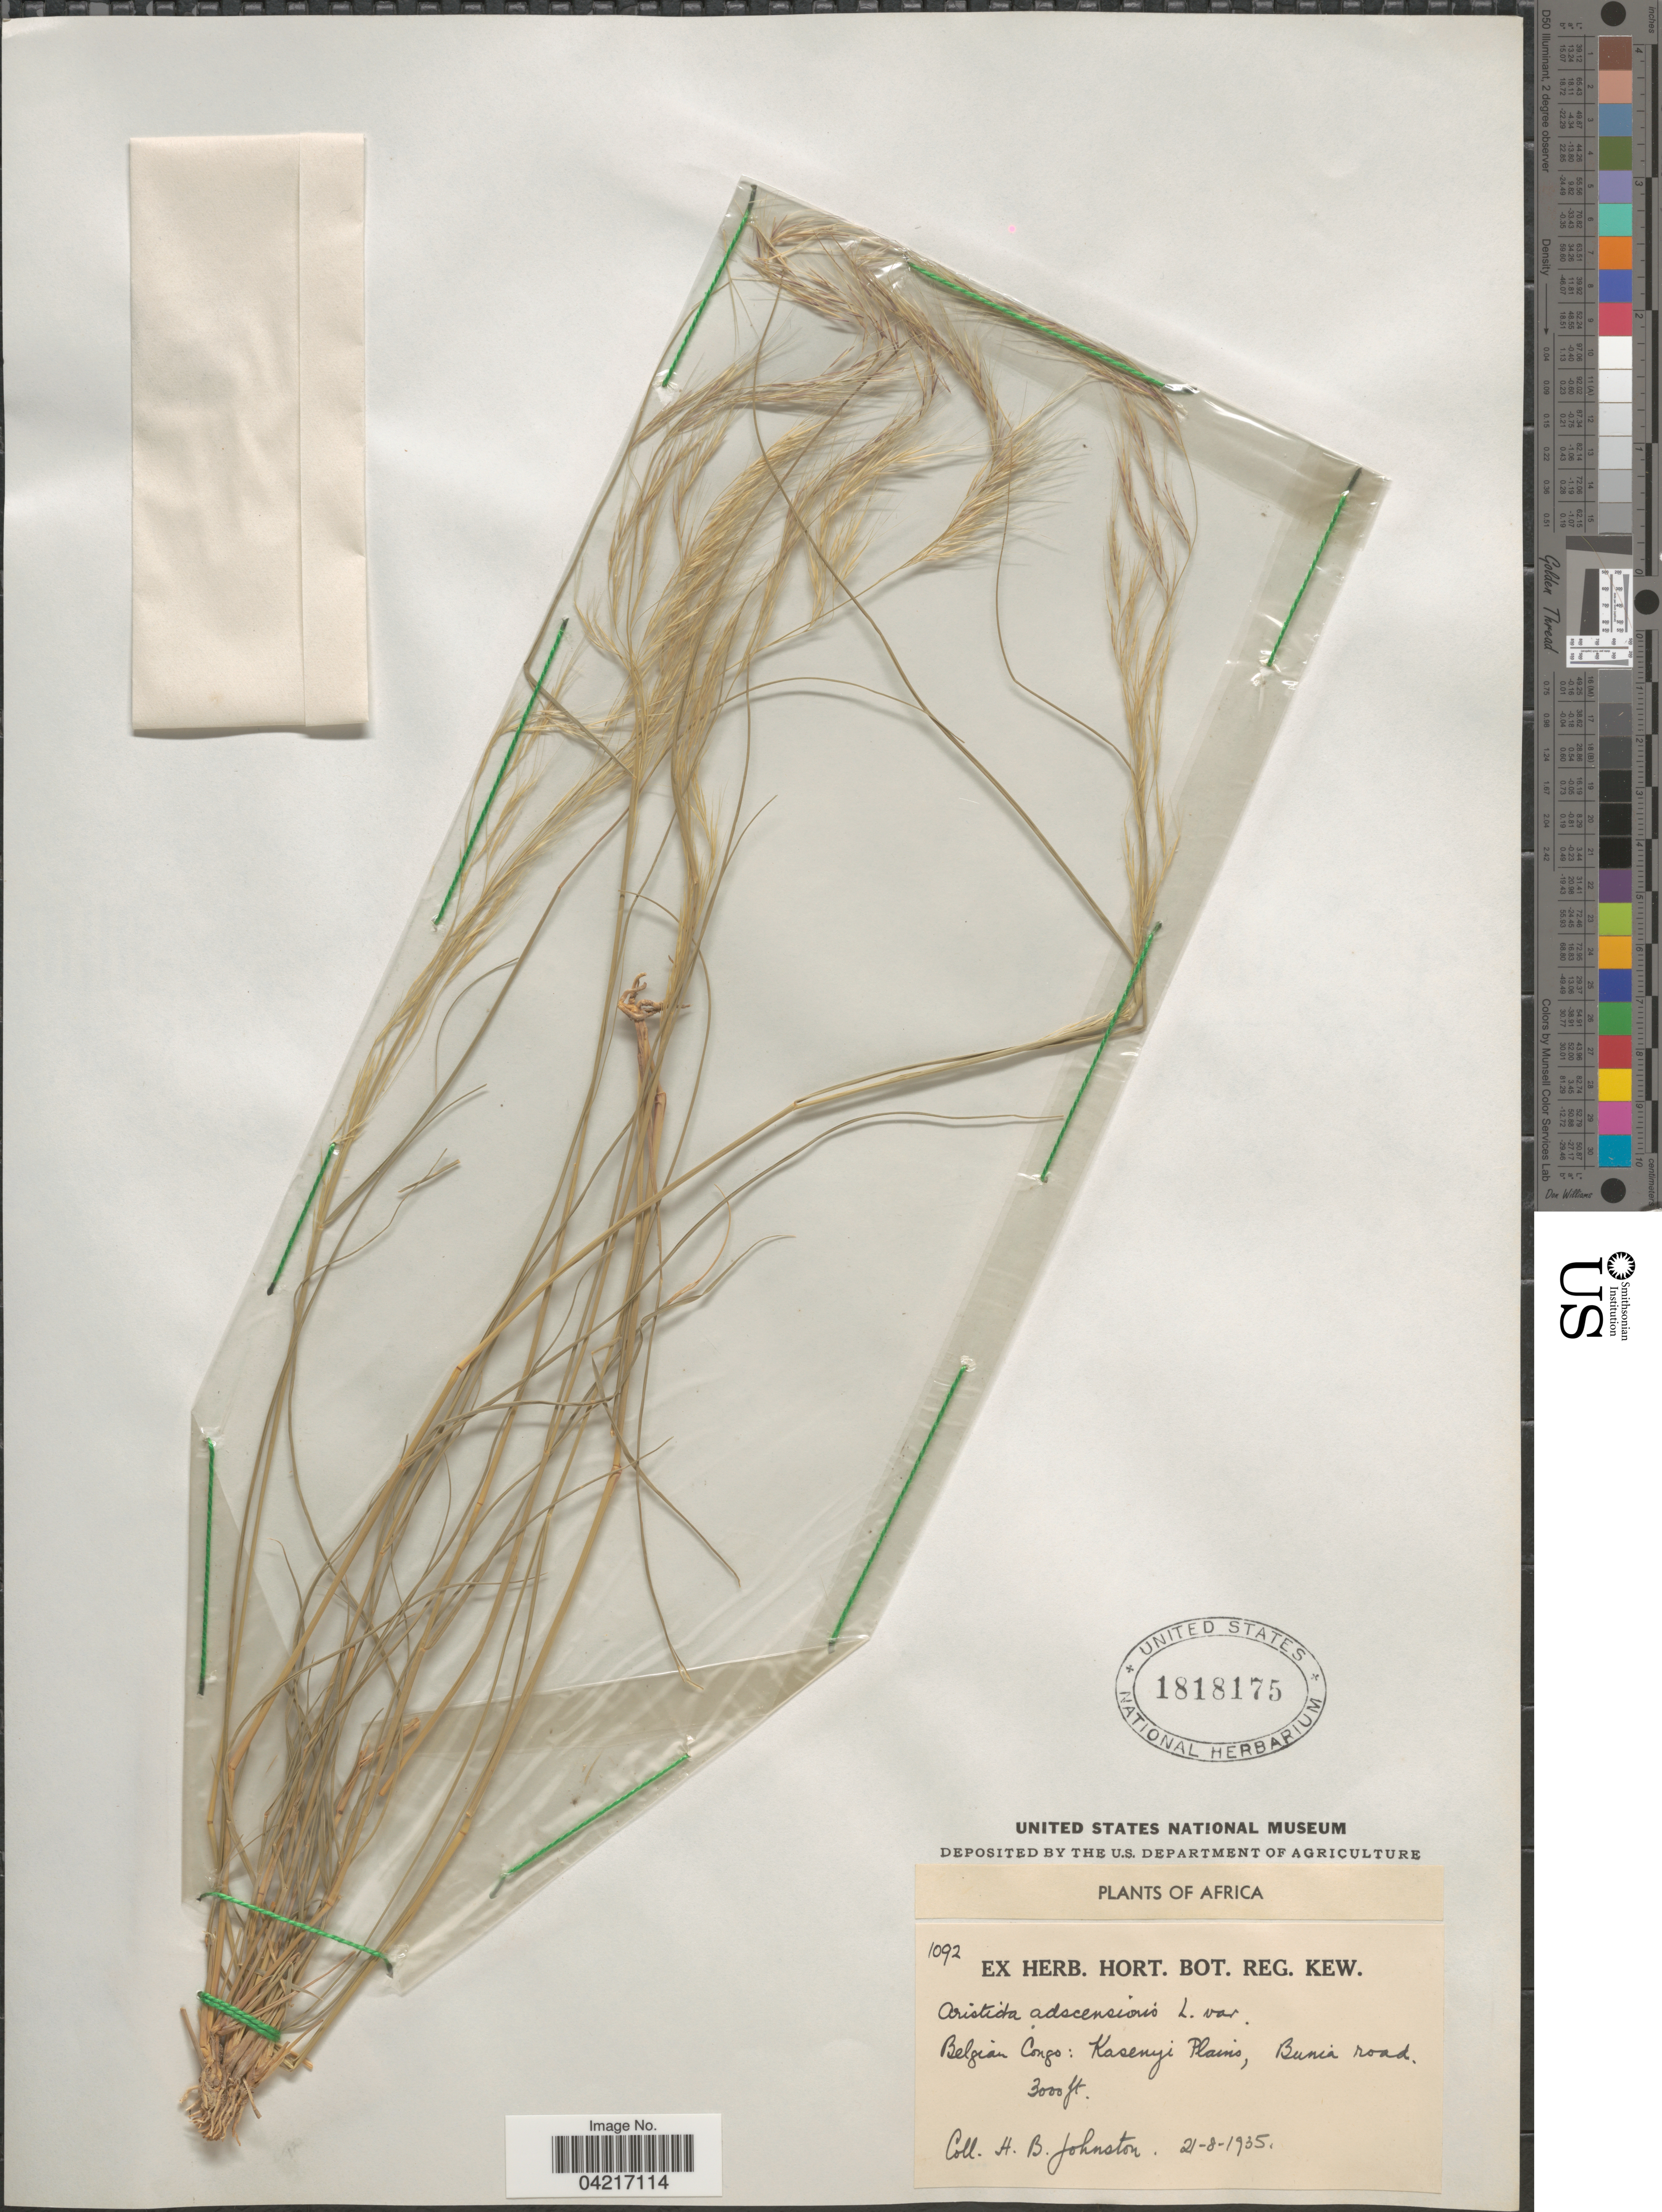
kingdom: Plantae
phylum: Tracheophyta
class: Liliopsida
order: Poales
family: Poaceae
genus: Aristida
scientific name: Aristida adscensionis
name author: L.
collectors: H. B. Johnston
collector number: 1092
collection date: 1935-08-21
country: Congo, Democratic Republic of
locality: Belgian Congo: Kasenyi Plains, Bunia road.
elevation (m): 914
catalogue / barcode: US 1818175